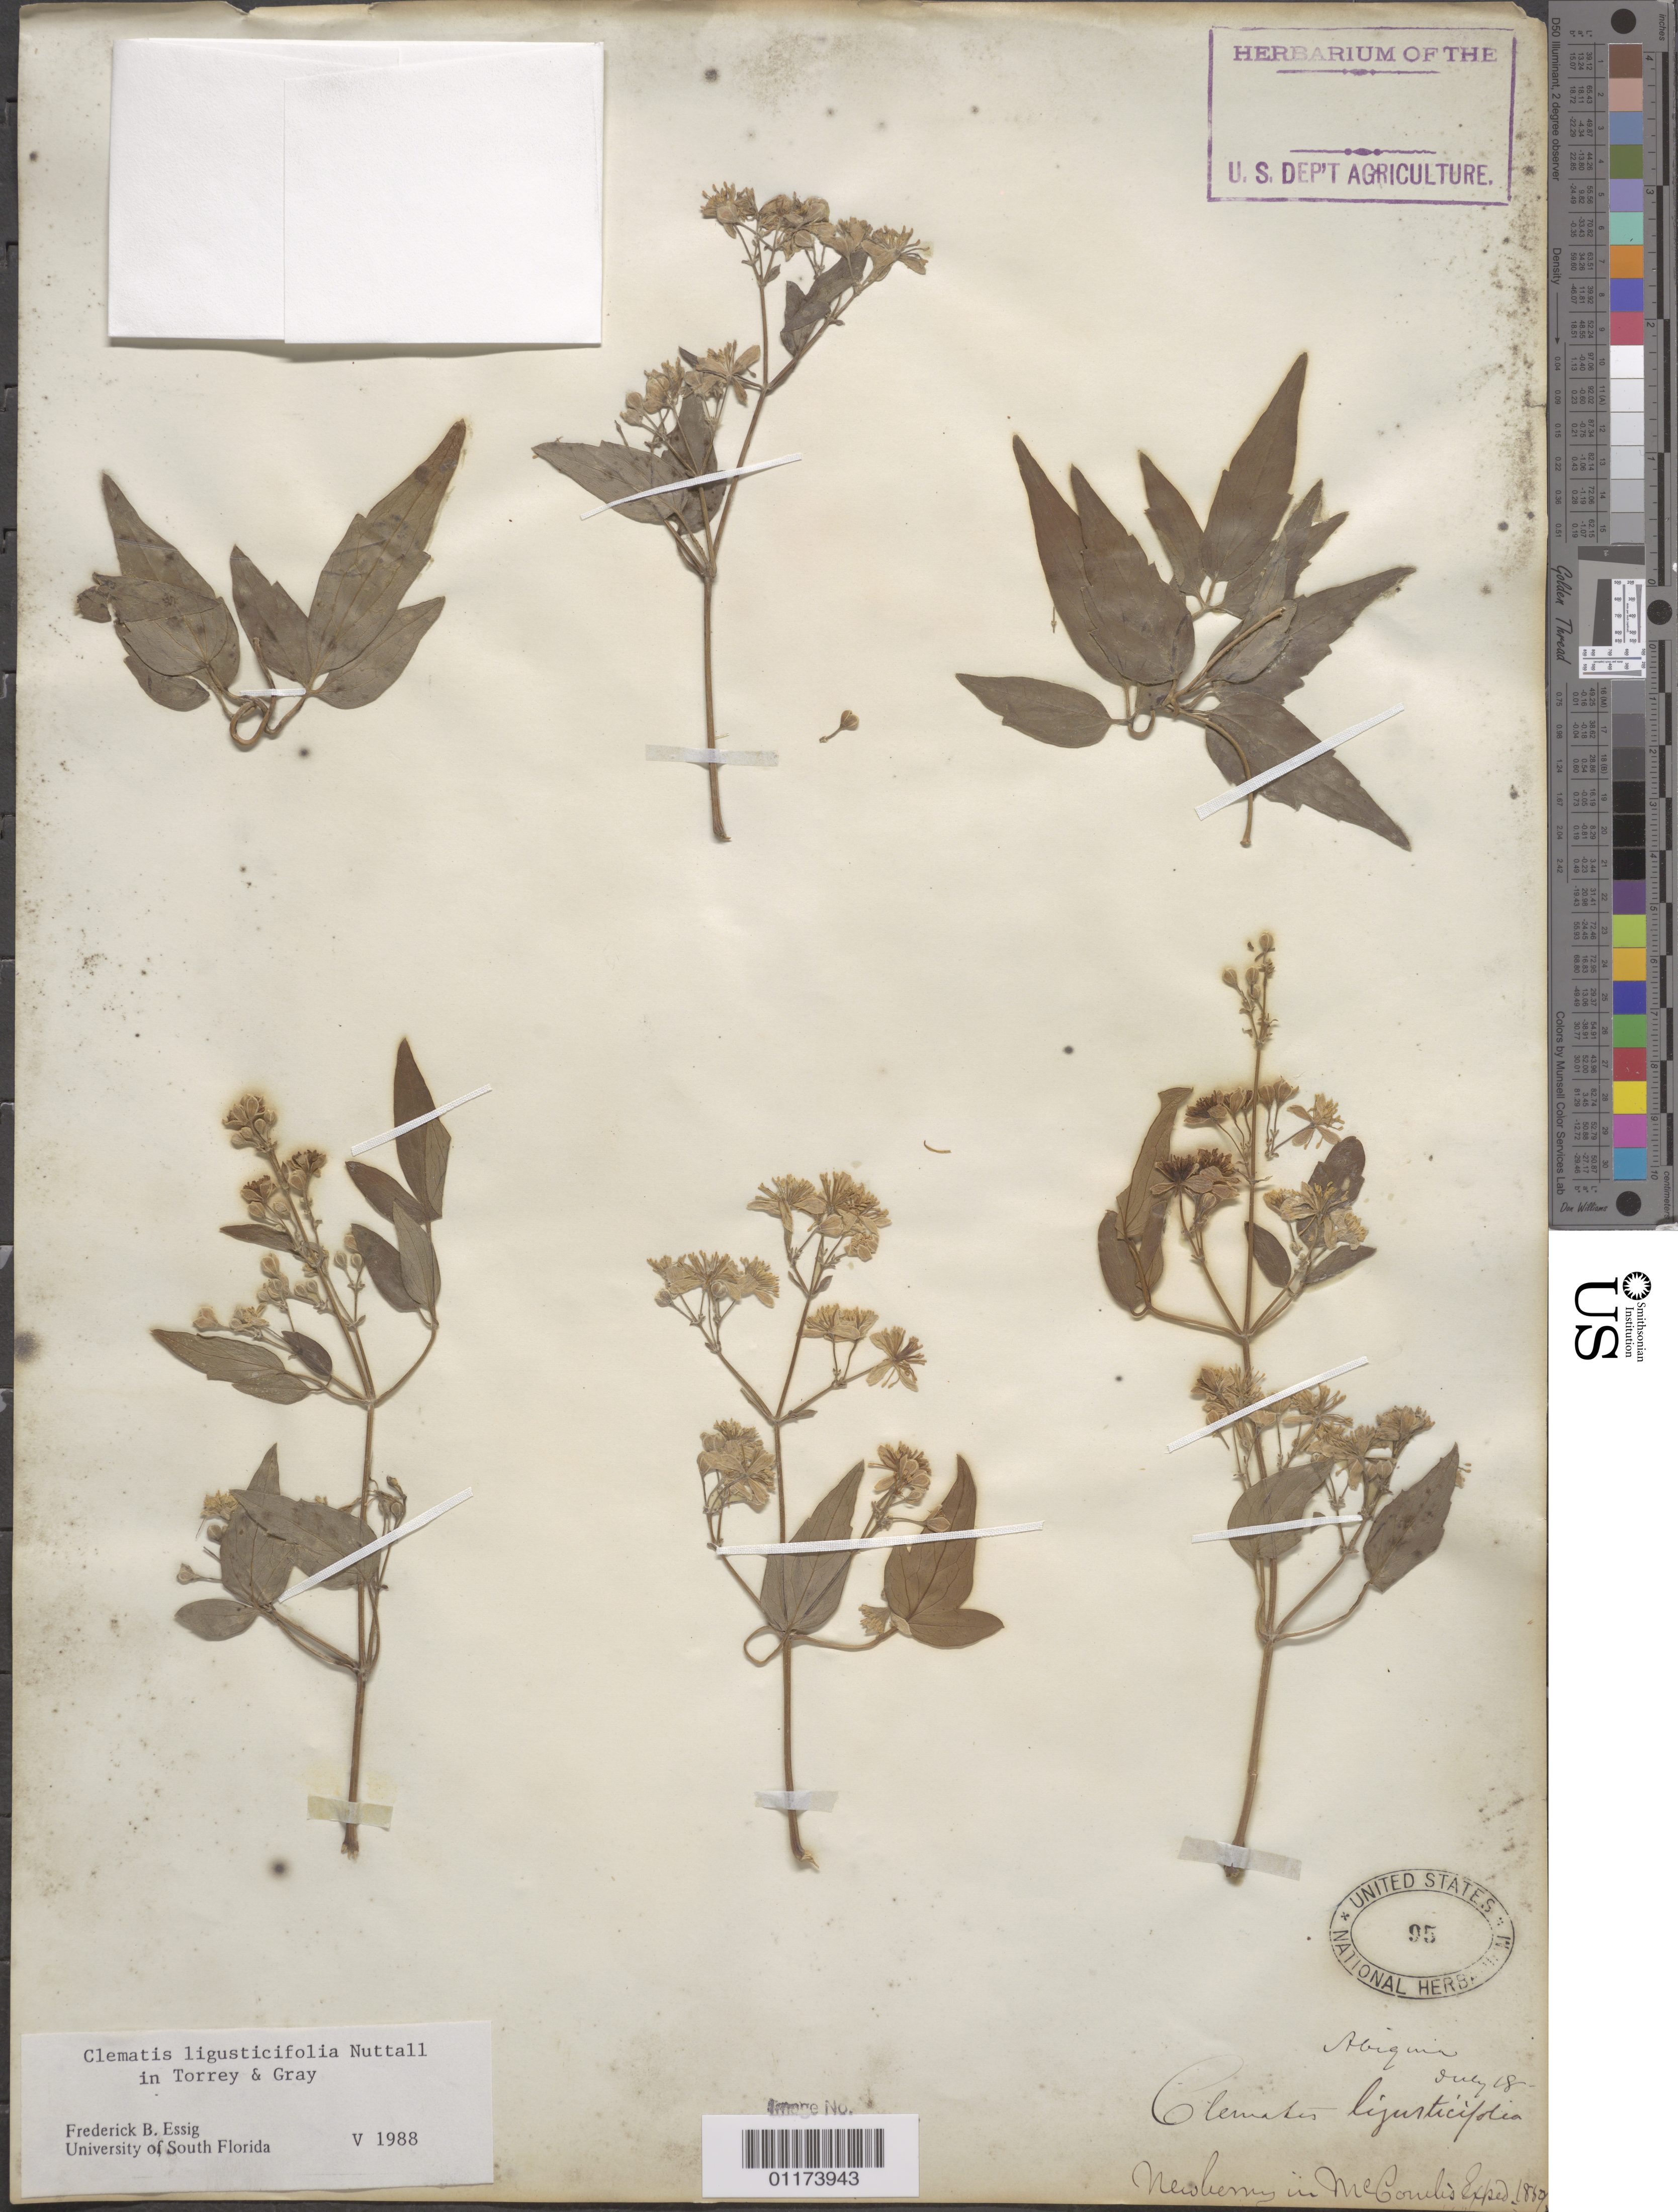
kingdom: Plantae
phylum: Tracheophyta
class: Magnoliopsida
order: Ranunculales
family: Ranunculaceae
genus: Clematis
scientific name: Clematis ligusticifolia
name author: Nutt.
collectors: -. Newberry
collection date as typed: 18 Jul 1859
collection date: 1859-07-18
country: United States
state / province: New Mexico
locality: Abiquiu.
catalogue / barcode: US 95